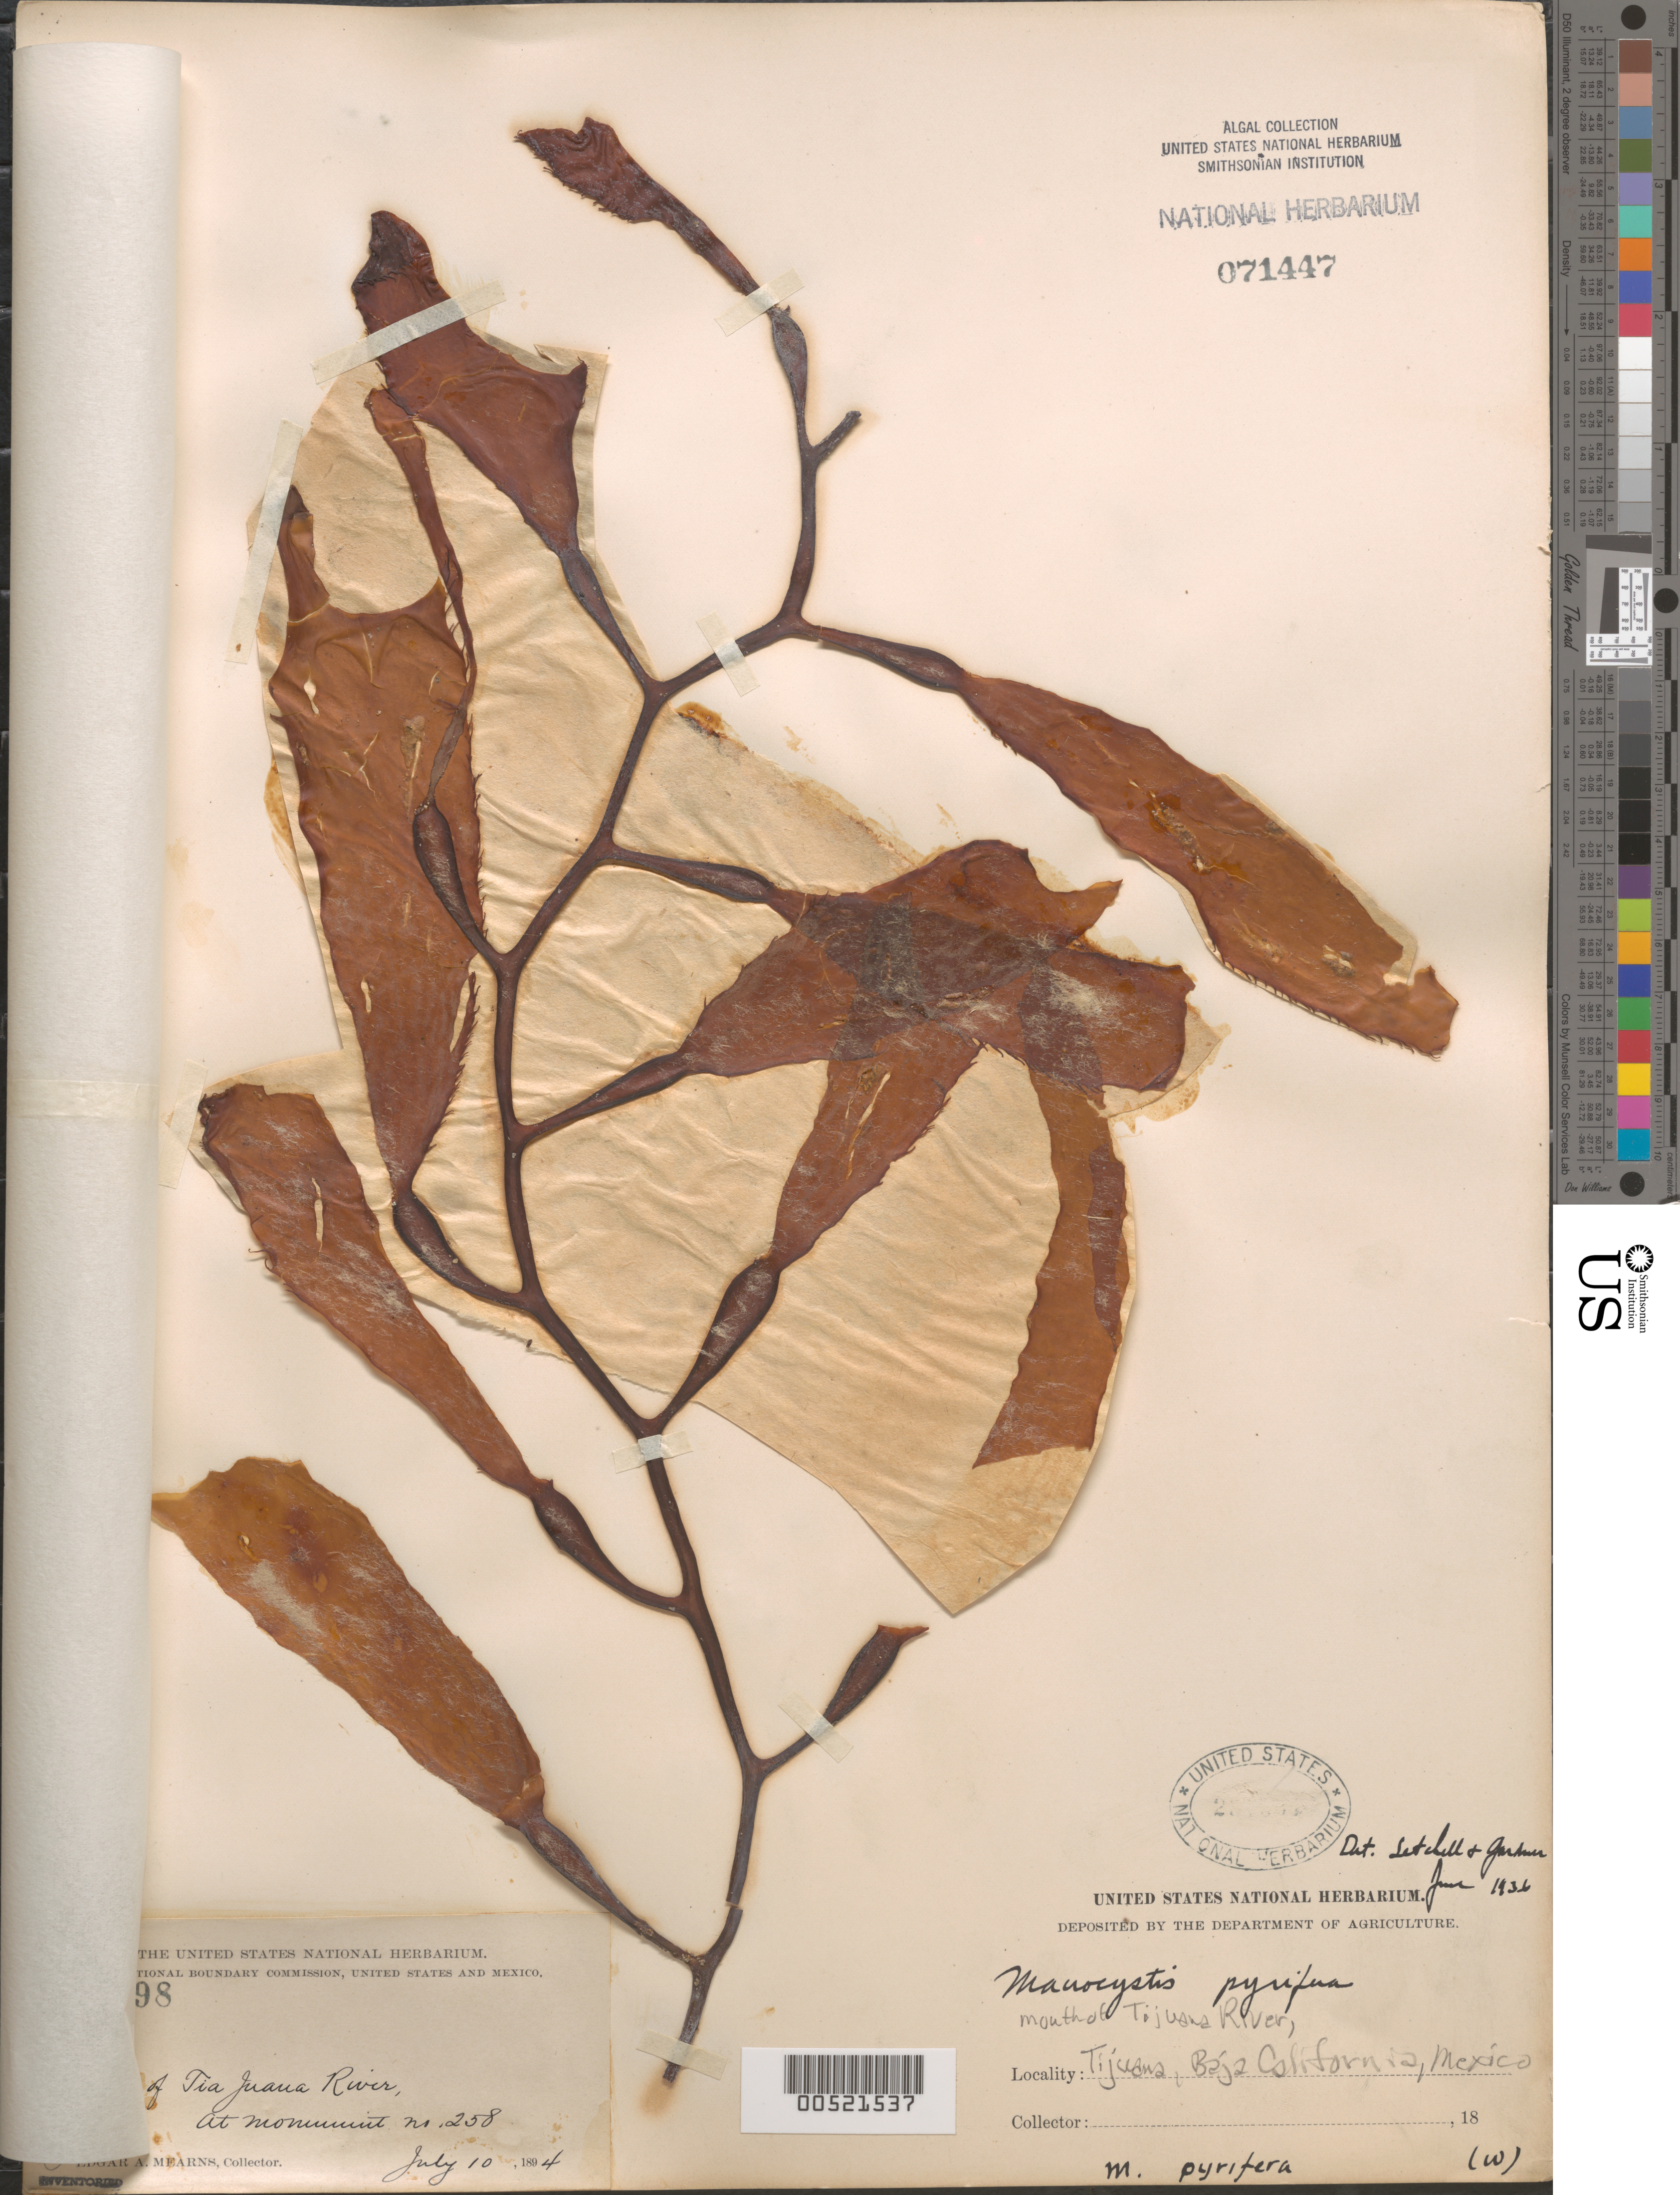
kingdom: Chromista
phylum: Ochrophyta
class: Phaeophyceae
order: Laminariales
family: Laminariaceae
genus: Macrocystis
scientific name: Macrocystis pyrifera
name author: (L.) C. Agardh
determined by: Gardner, N. L.; Setchell, W. A.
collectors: E. A. Mearns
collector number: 3898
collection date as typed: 10 Jul 1894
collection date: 1894-07-10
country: Mexico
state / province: Baja California Norte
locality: Tijuana River mouth, monument no. 258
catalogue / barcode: US 71447